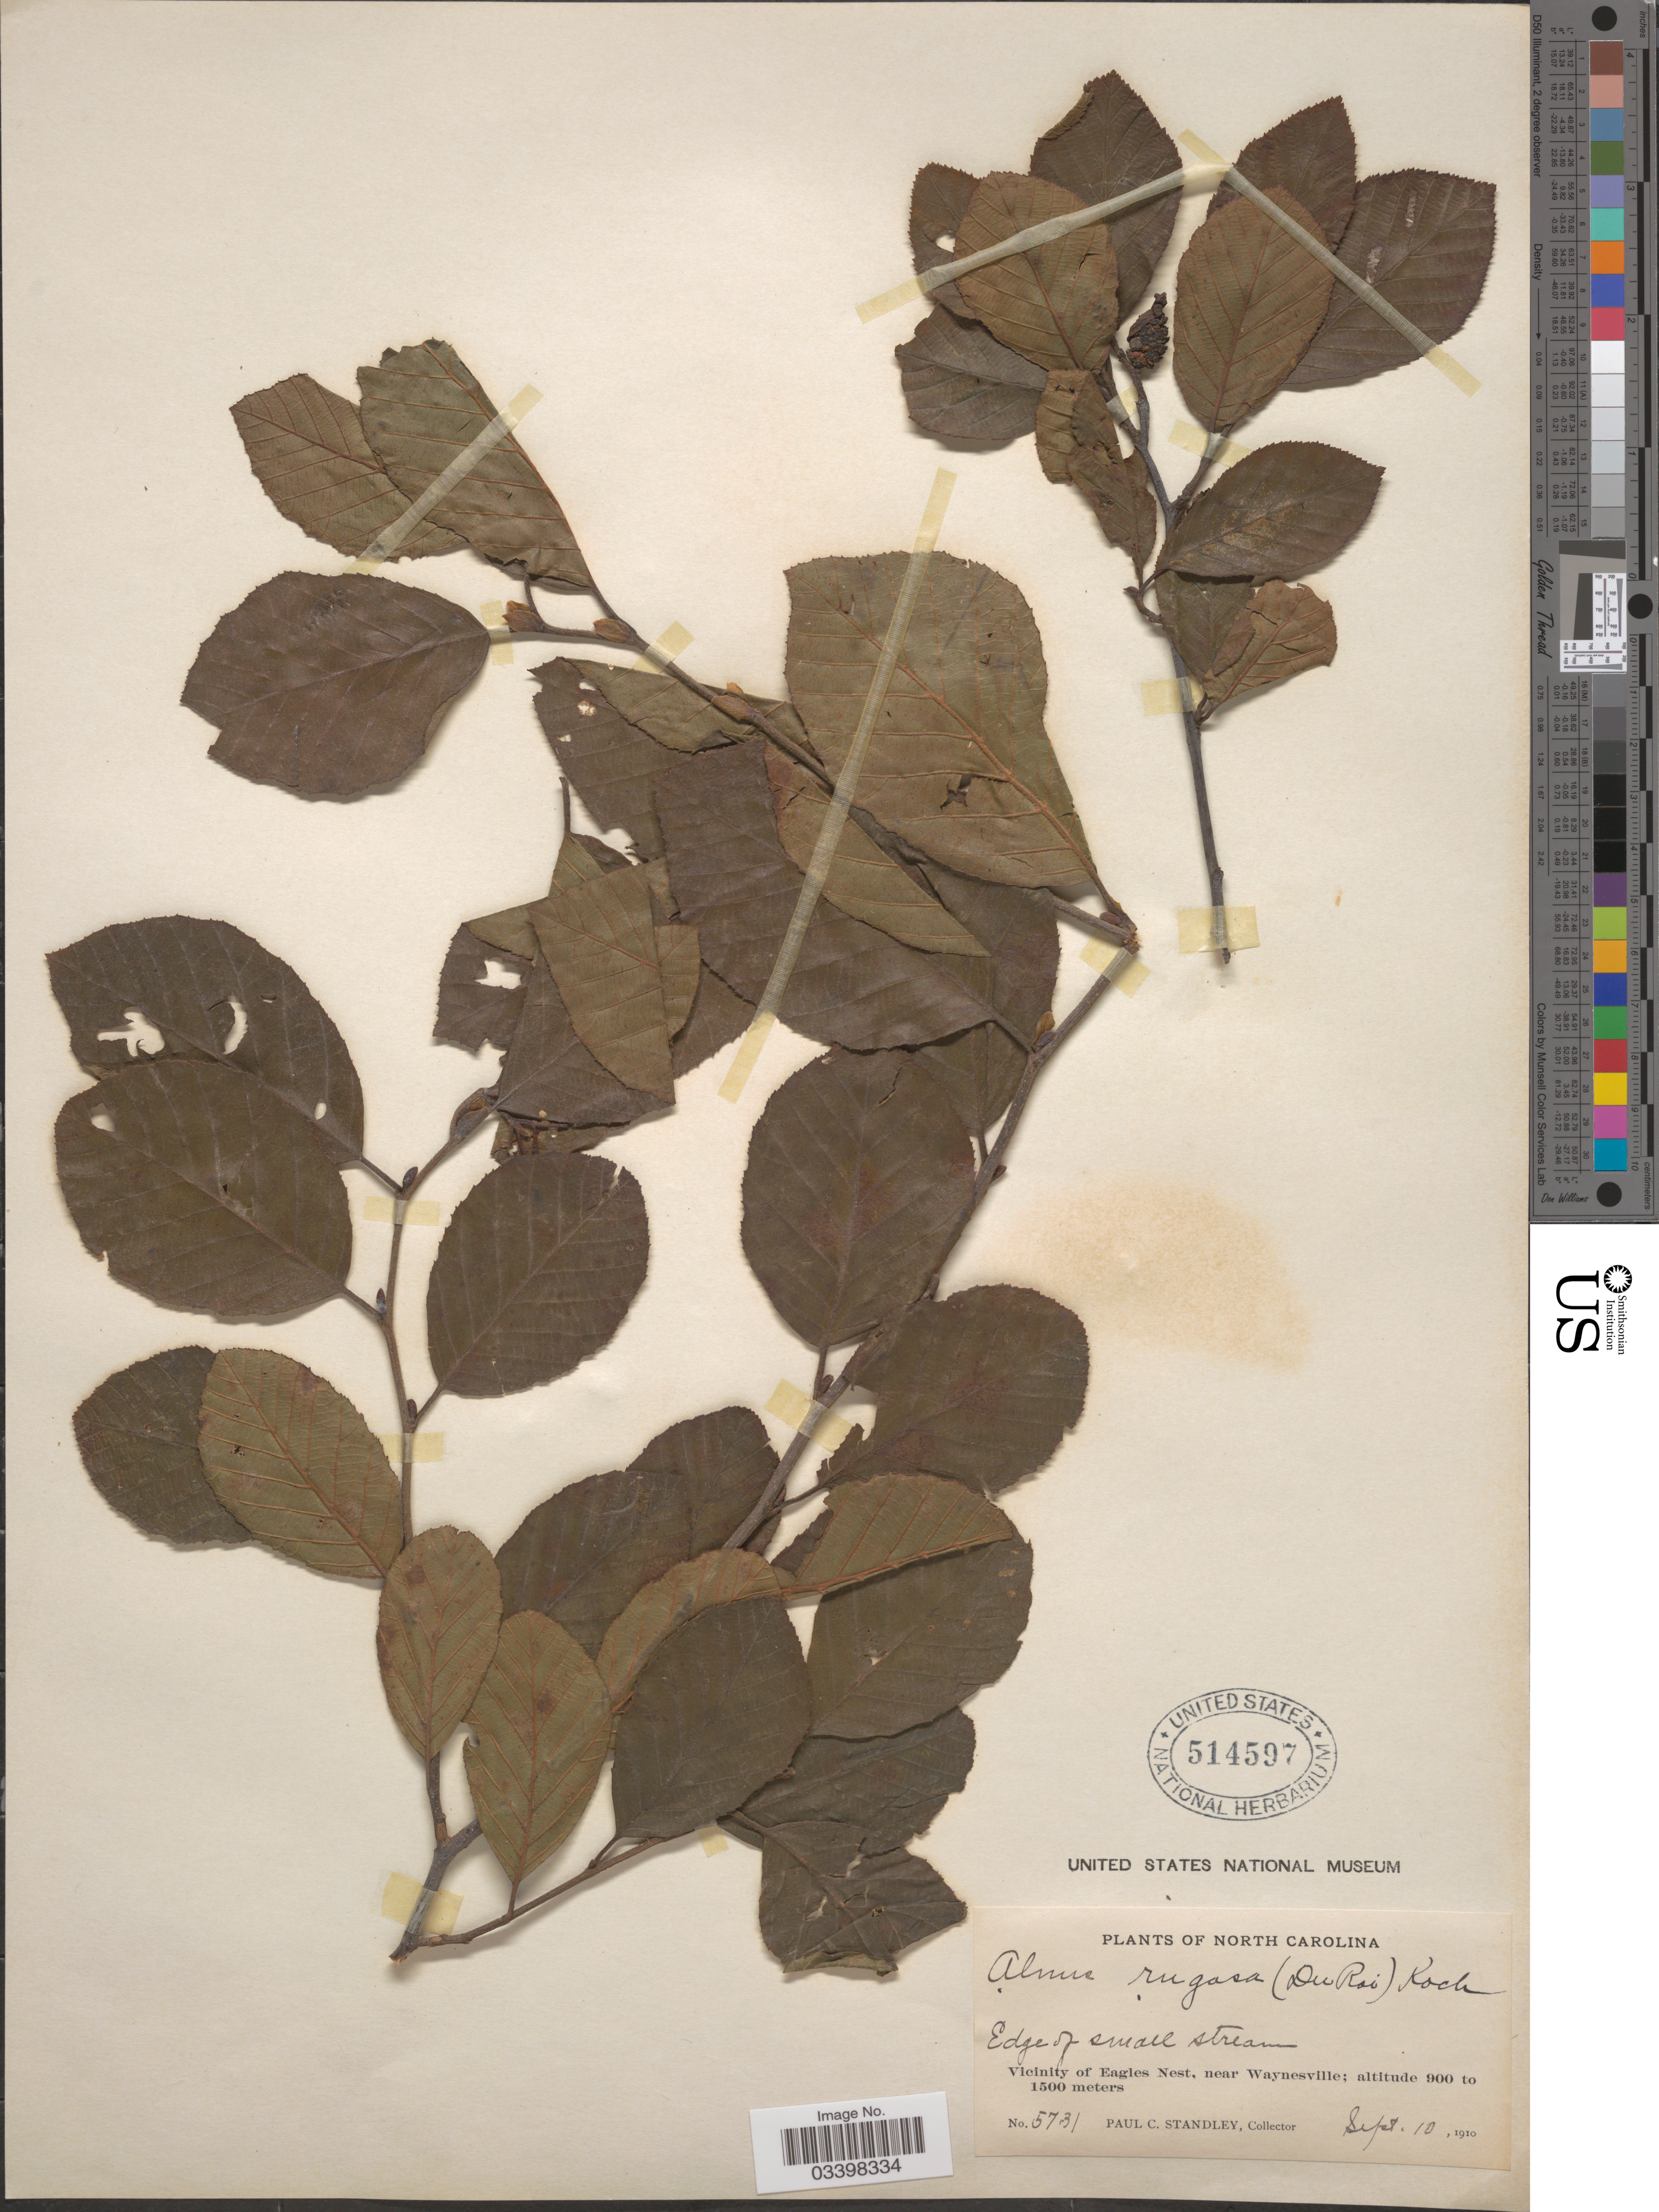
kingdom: Plantae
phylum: Tracheophyta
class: Magnoliopsida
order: Fagales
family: Betulaceae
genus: Alnus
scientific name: Alnus serrulata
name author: (Aiton) Willd.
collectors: P. C. Standley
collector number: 5731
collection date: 1910-09-10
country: United States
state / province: North Carolina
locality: Vicinity of Eagles Nest, near Waynesville.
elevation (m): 900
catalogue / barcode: US 514597